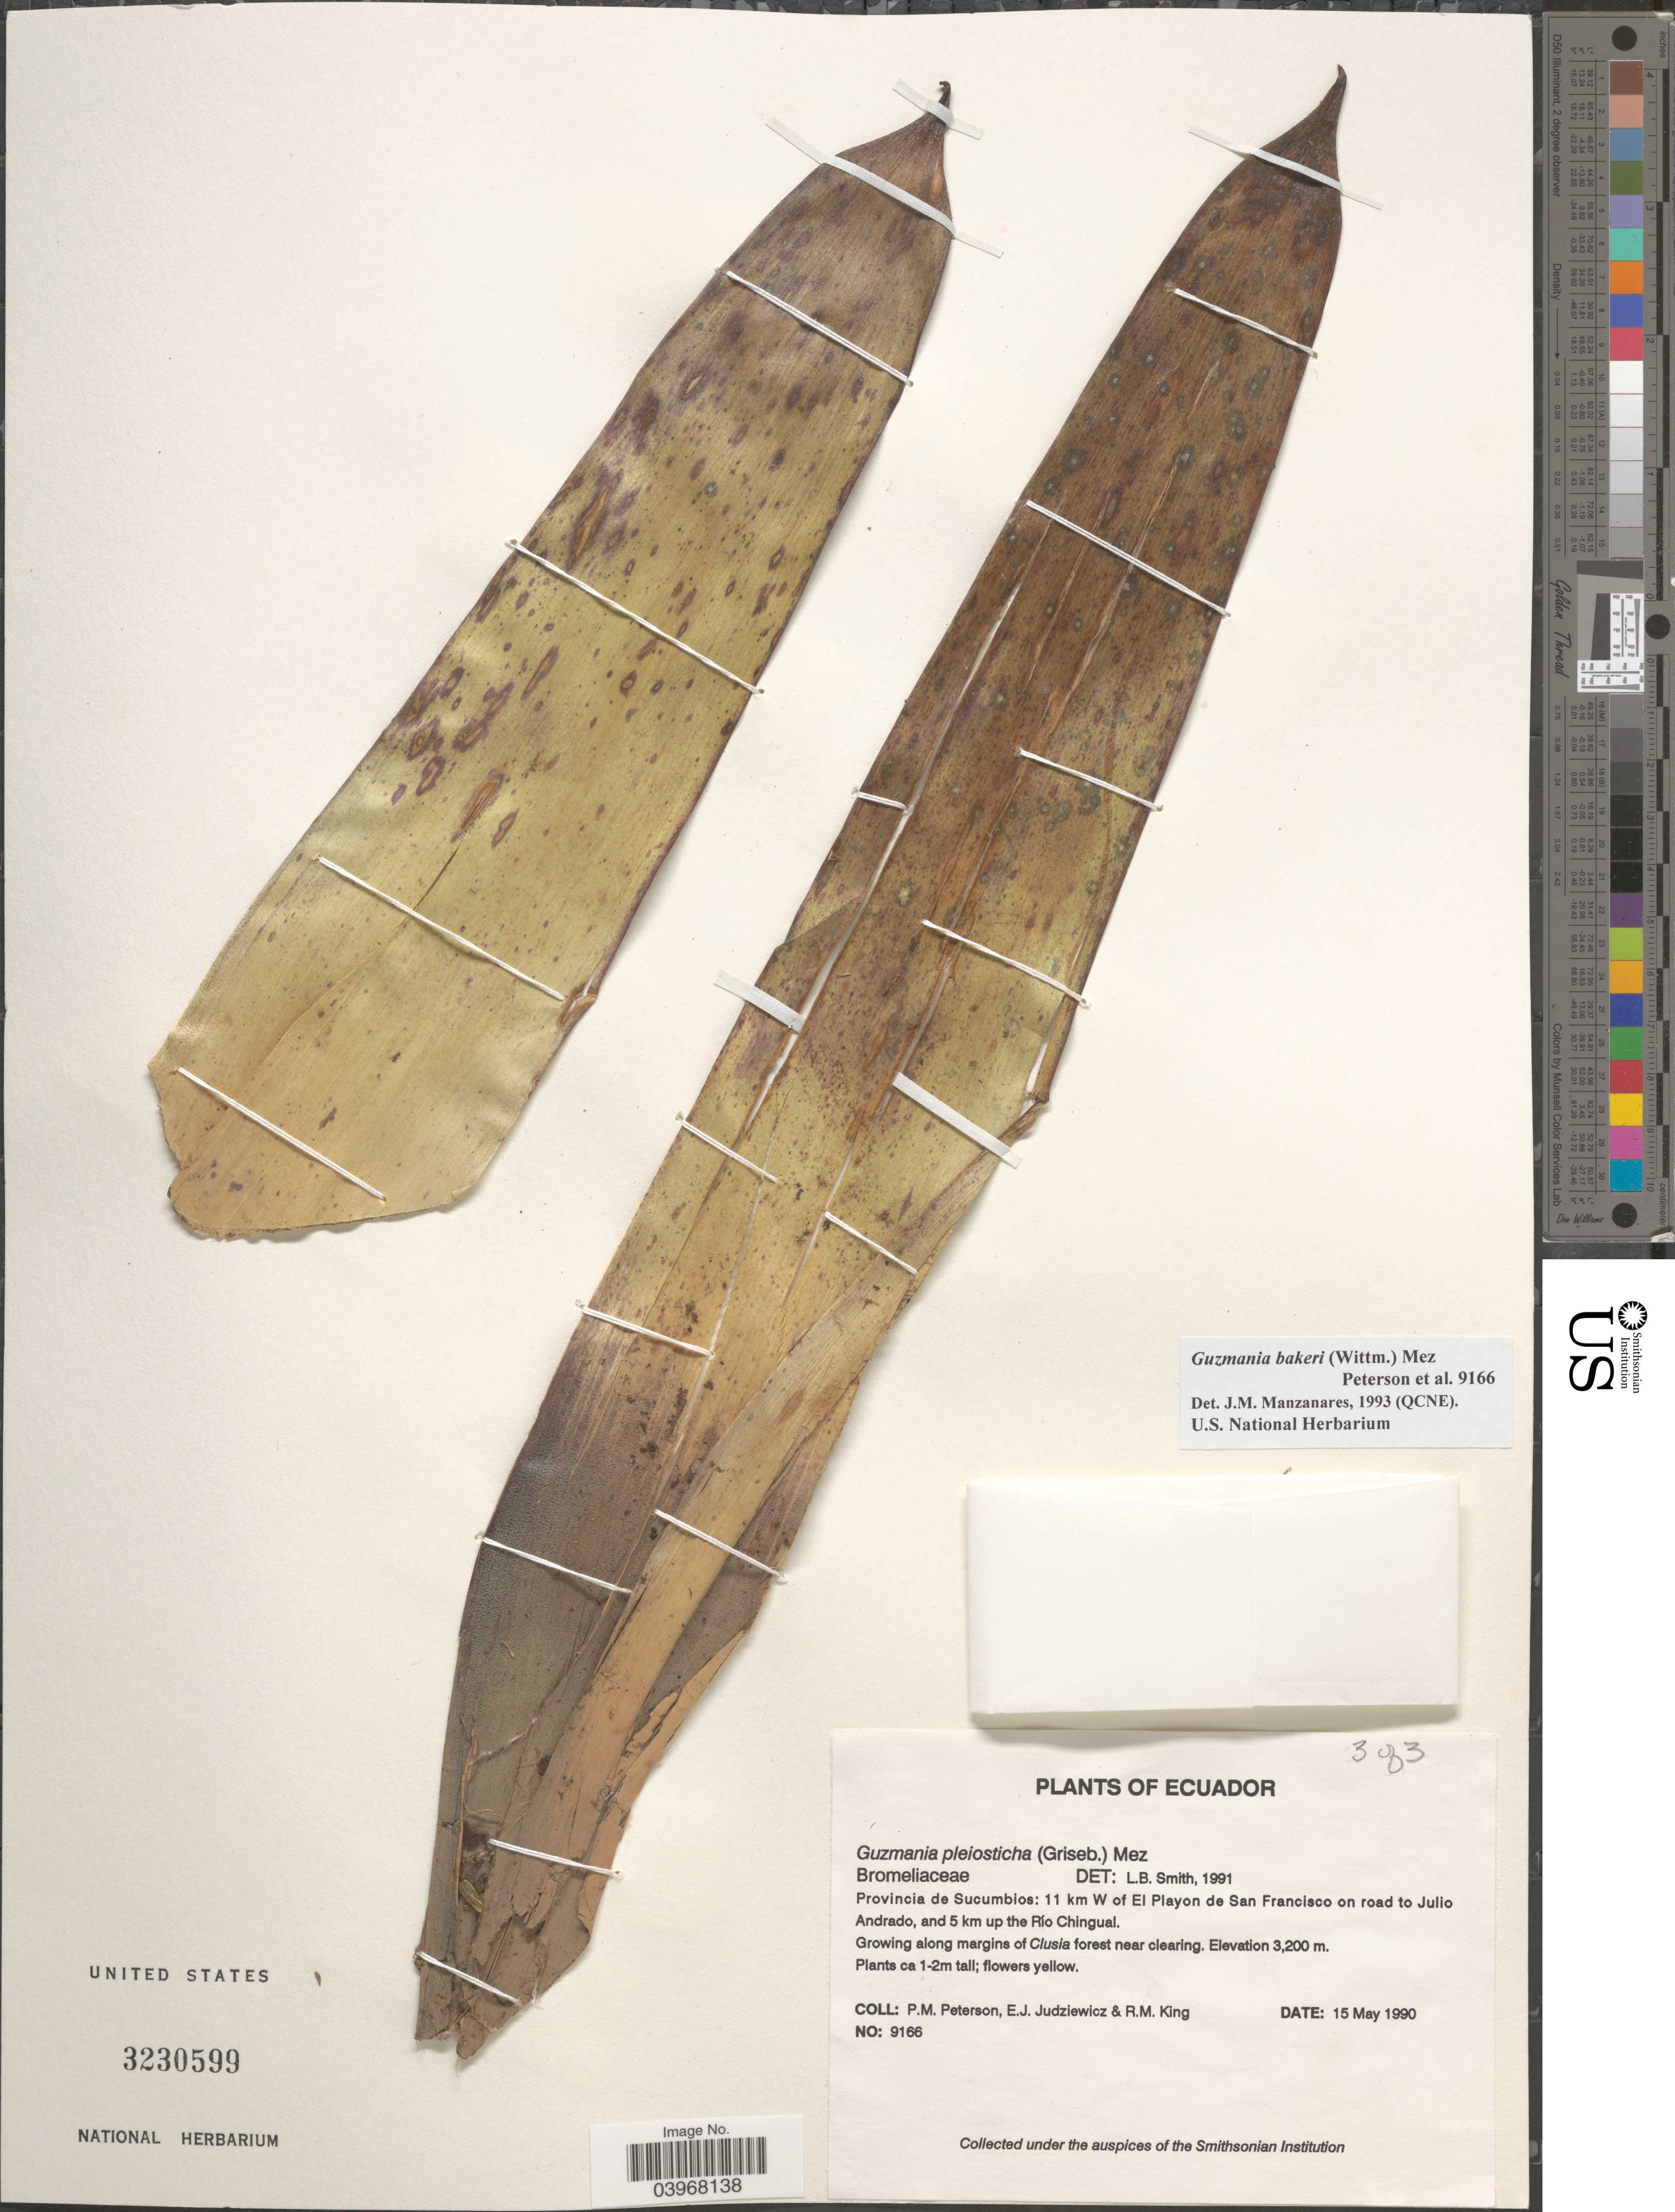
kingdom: Plantae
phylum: Tracheophyta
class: Liliopsida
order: Poales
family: Bromeliaceae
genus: Guzmania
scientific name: Guzmania bakeri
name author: (Wittm.) Mez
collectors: P. M. Peterson, E. J. Judziewicz & R. M. King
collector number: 9166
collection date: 1990-05-15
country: Ecuador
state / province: Sucumbíos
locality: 11 km W of El Playon de San Francisco on road to Julio Andrado, and 5 km up the Río Chingual.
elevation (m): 3200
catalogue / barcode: US 3230599